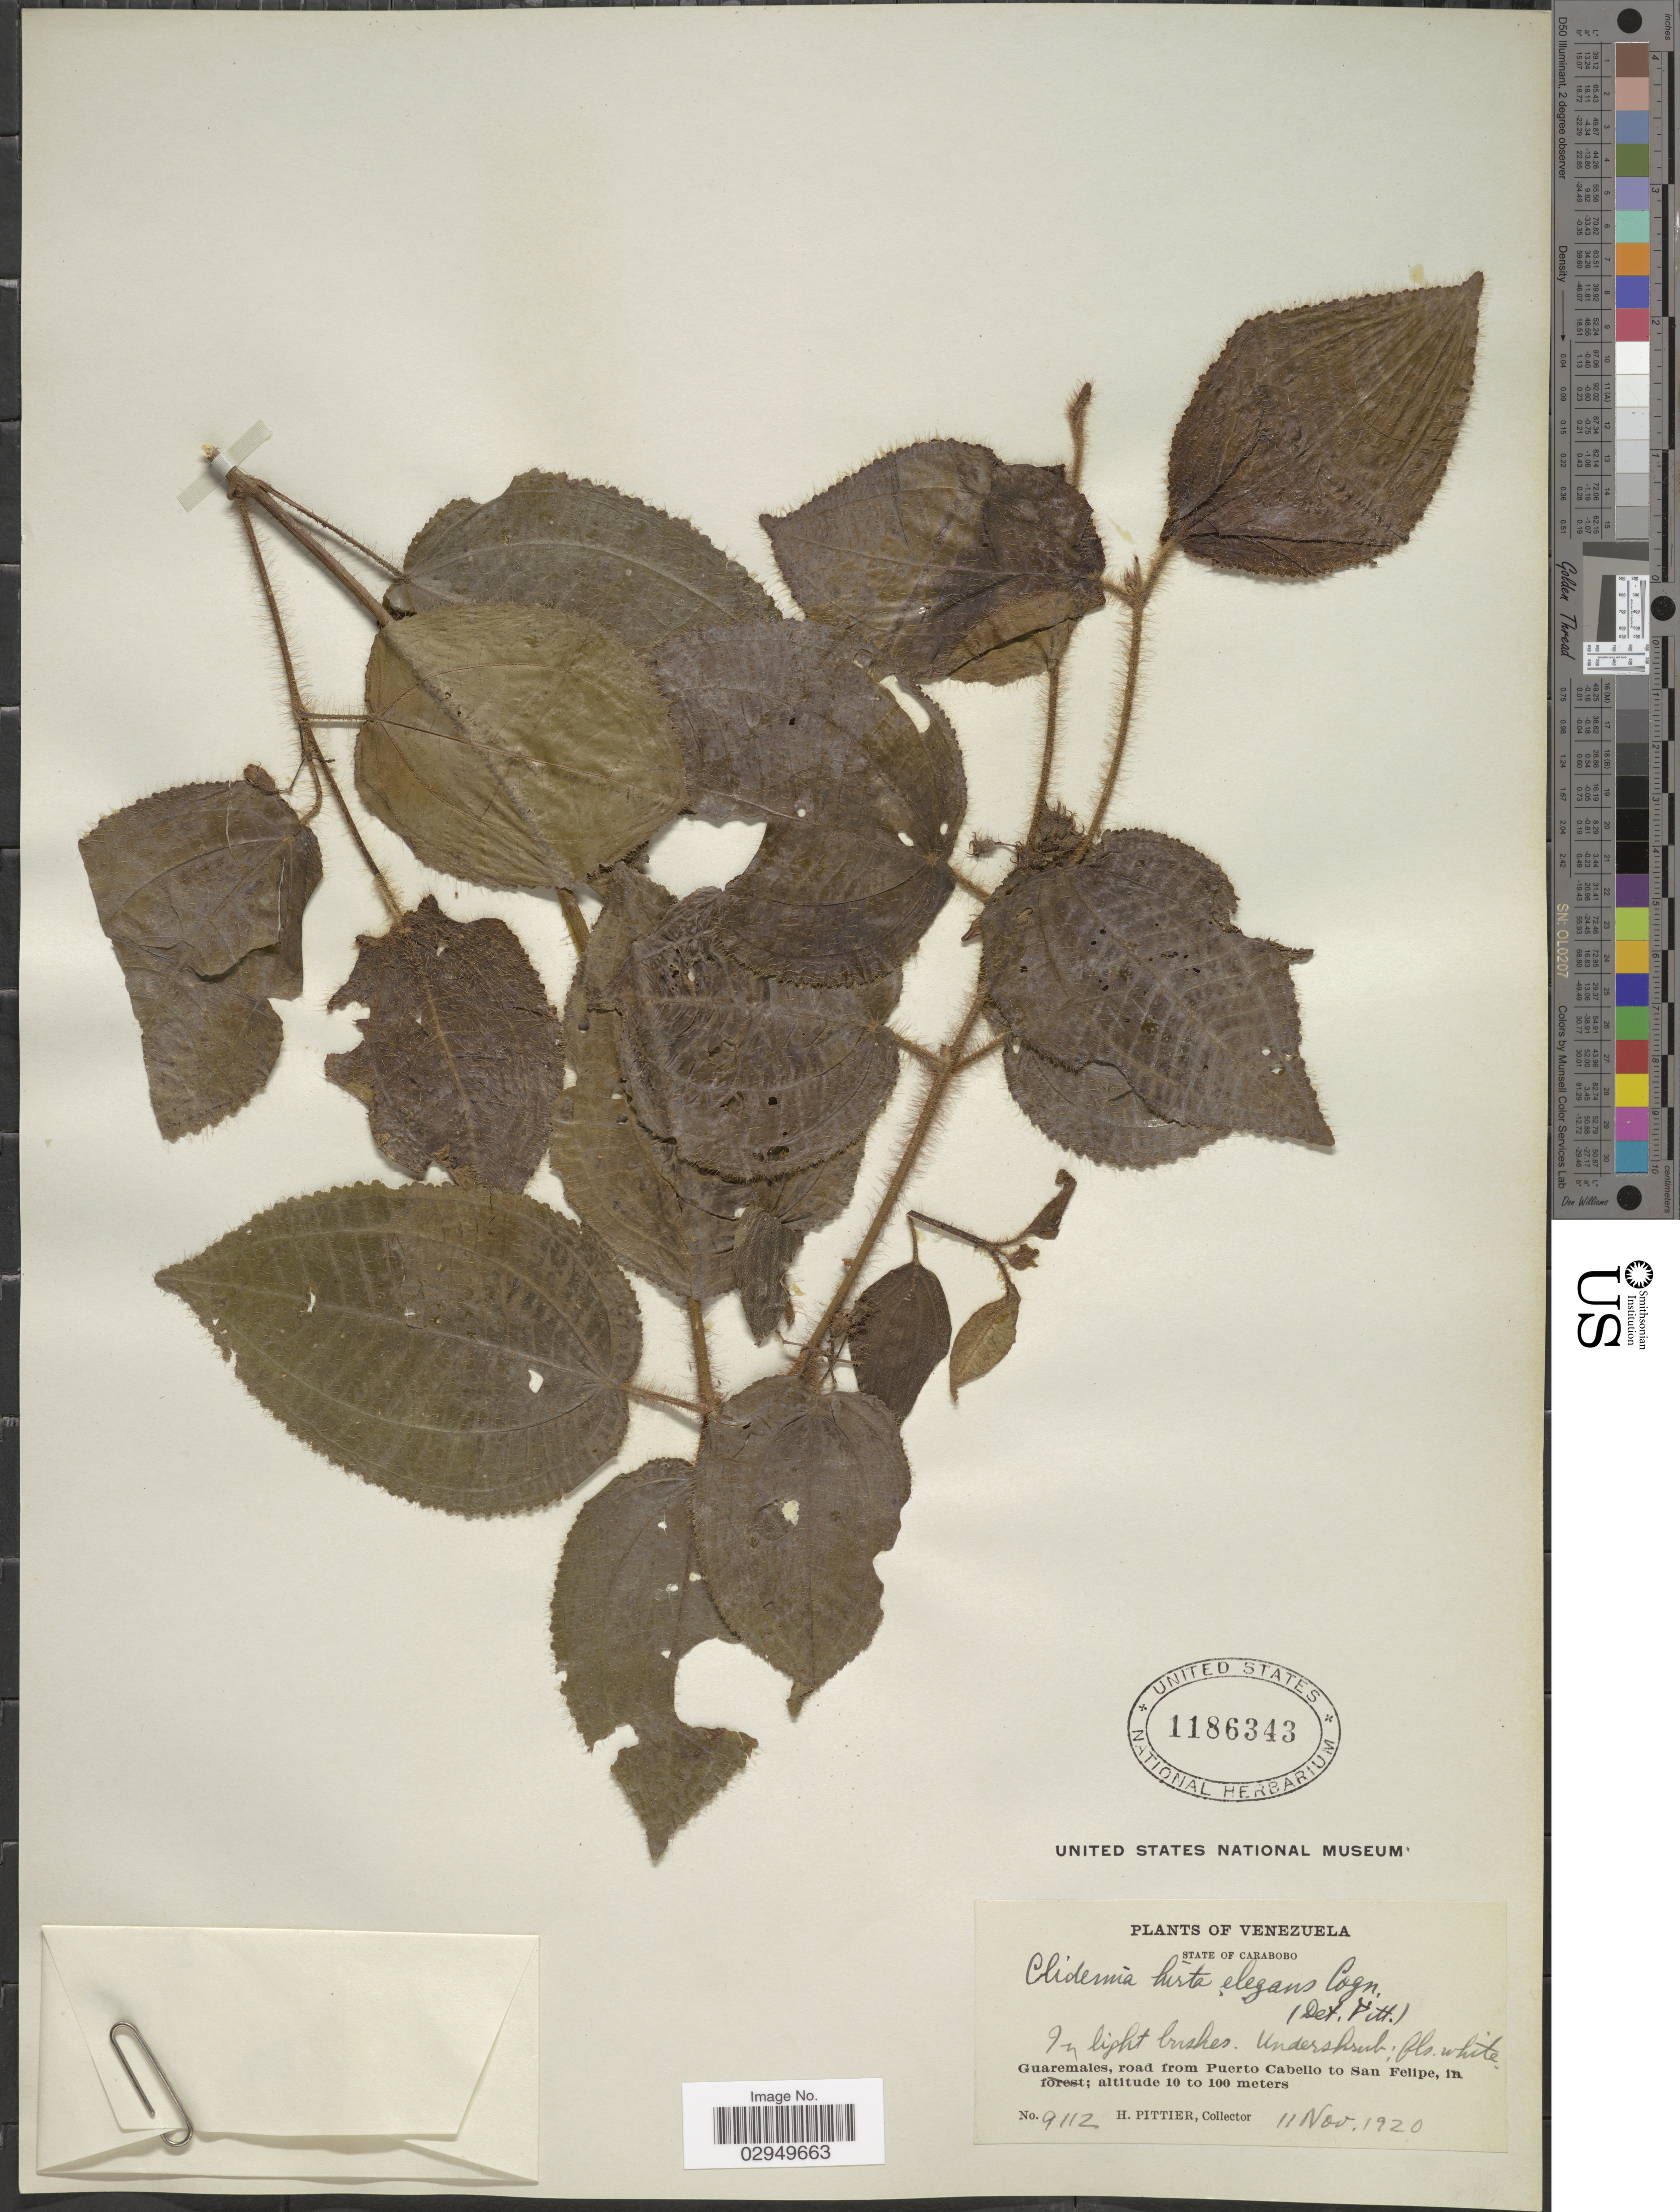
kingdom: Plantae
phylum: Tracheophyta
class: Magnoliopsida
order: Myrtales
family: Melastomataceae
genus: Clidemia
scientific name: Clidemia hirta var. elegans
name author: (Aubl.) Griseb.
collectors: H. F. Pittier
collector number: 9112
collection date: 1920-11-11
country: Venezuela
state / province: Carabobo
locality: Guaremales, road from Puerto Cabello to San Felipe.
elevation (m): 10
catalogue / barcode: US 1186343